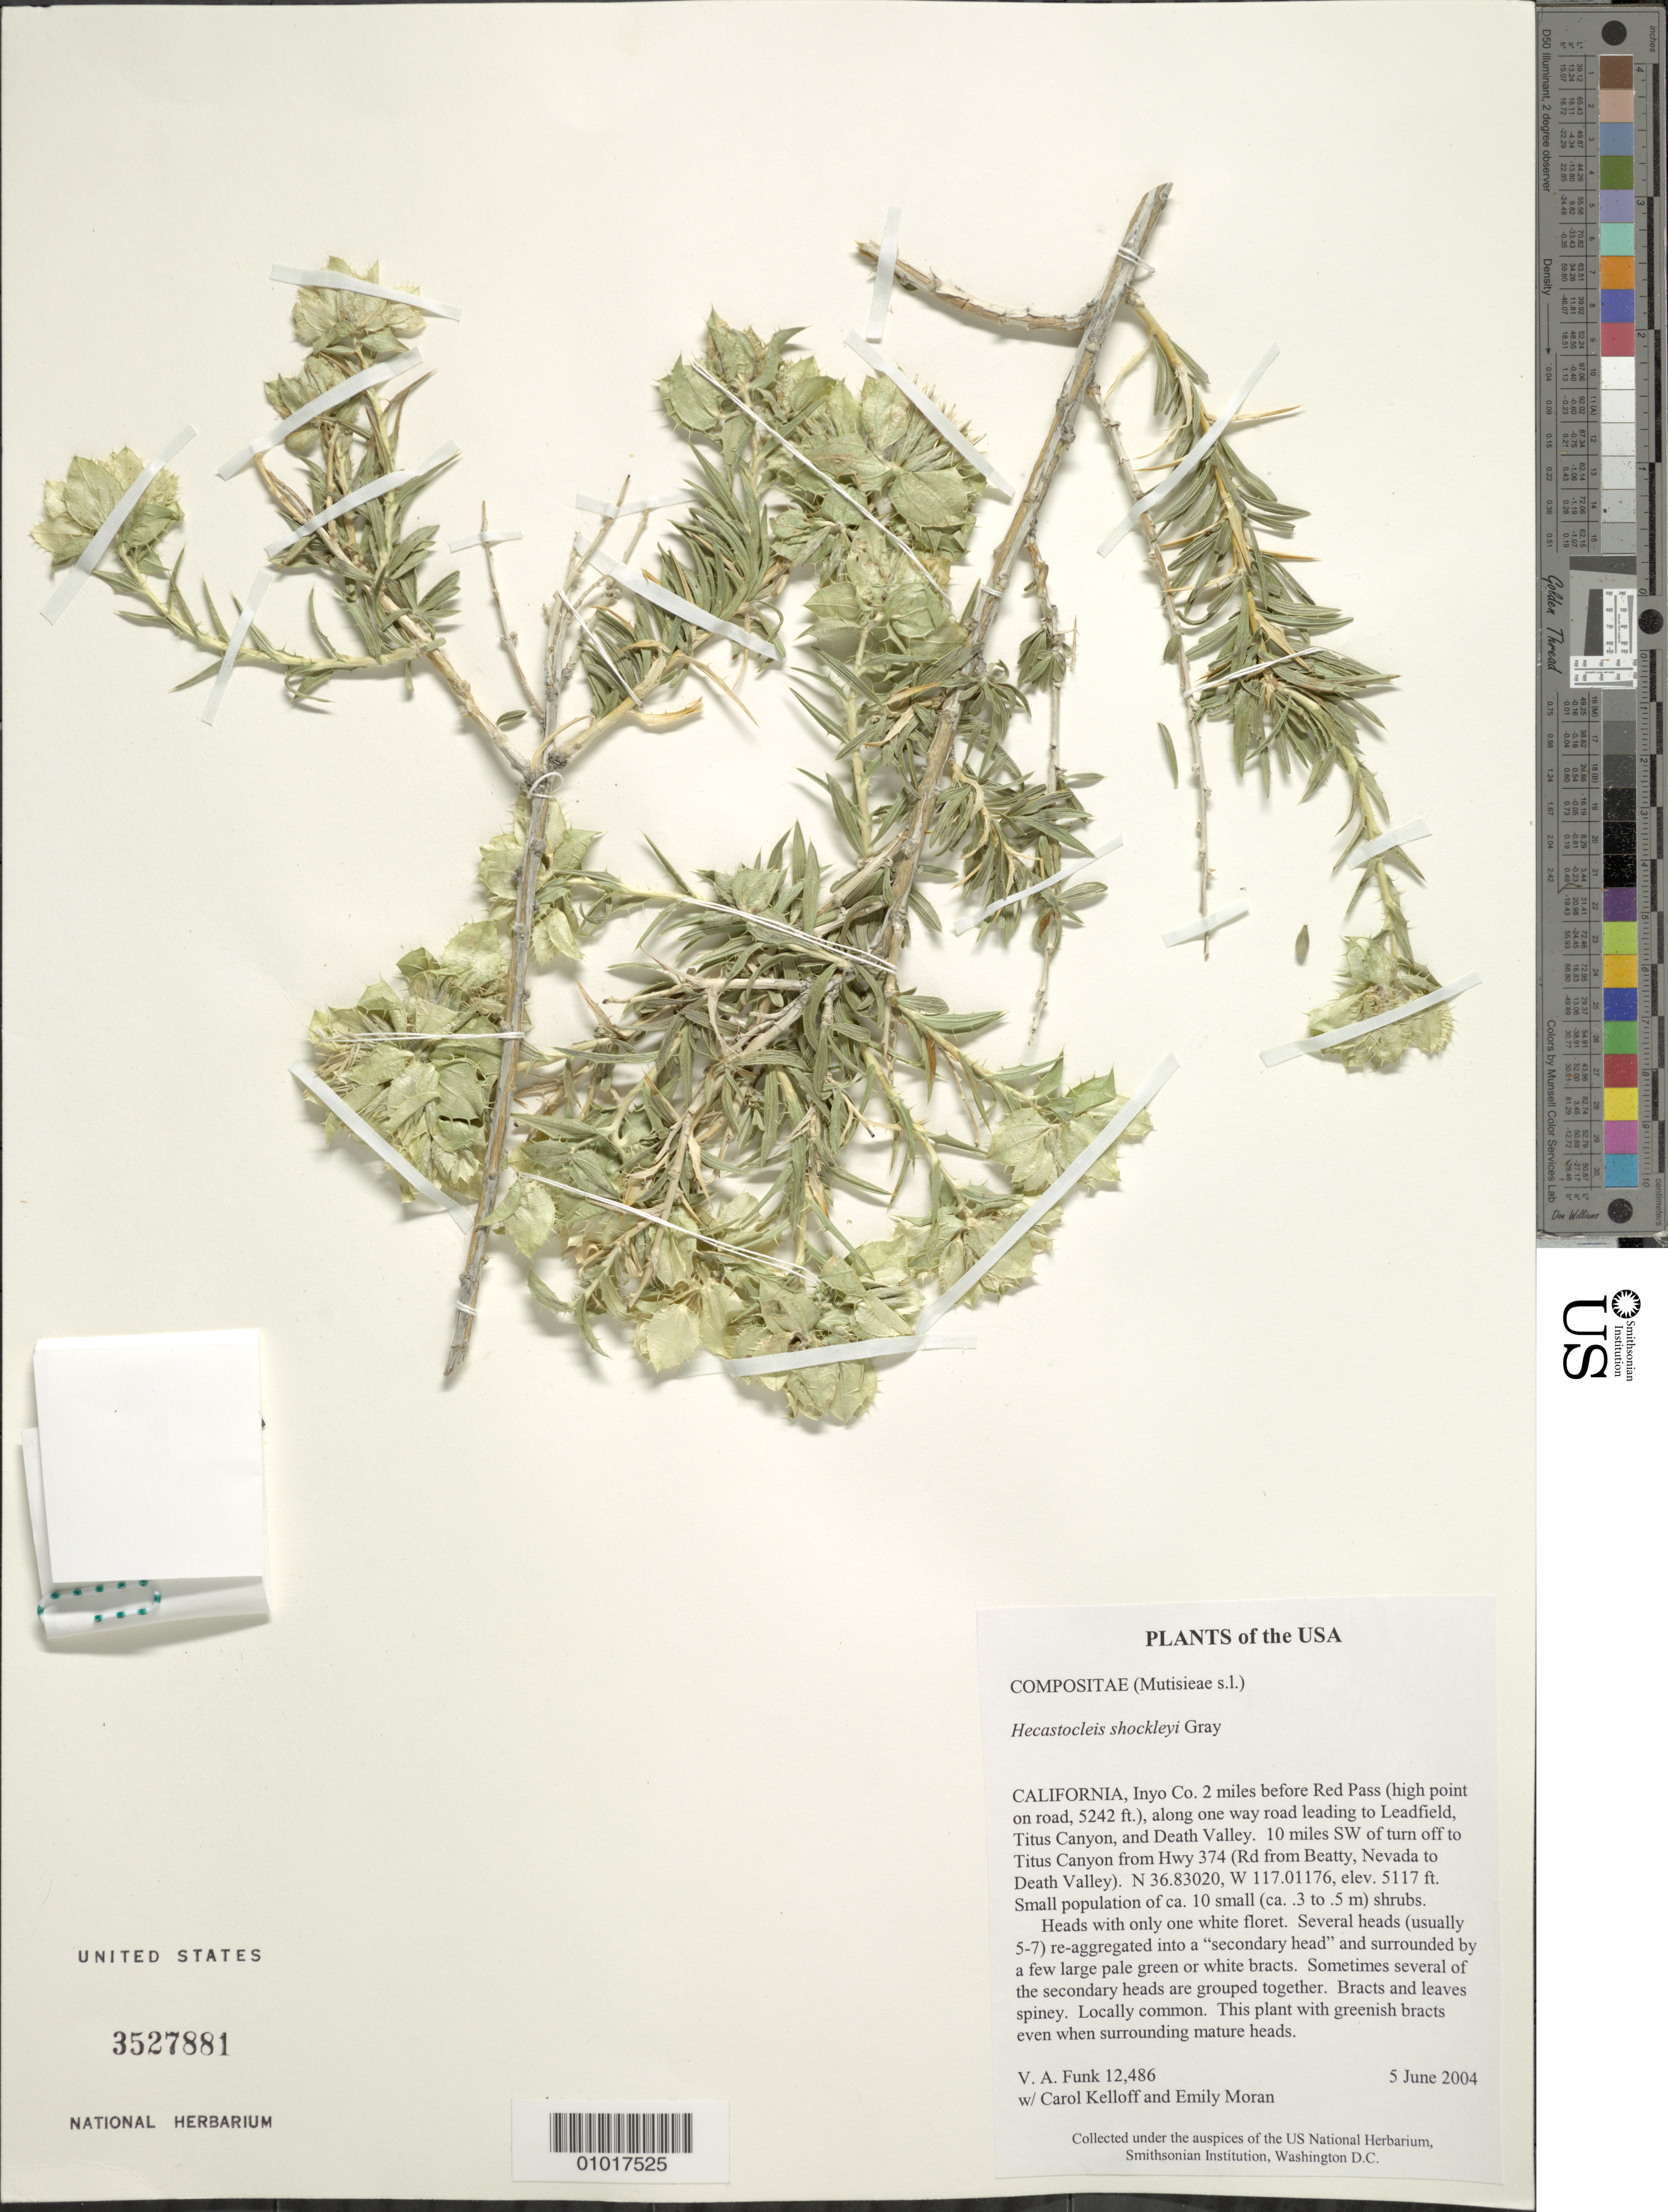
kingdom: Plantae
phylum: Tracheophyta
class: Magnoliopsida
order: Asterales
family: Asteraceae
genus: Hecastocleis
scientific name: Hecastocleis shockleyi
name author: A. Gray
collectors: V. Funk, C. L. Kelloff & E. Moran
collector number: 12487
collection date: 2004-06-05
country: United States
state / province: California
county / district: Inyo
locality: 2 miles before Red Pass (high pt of rd), along one way road leading to Leadfield, Titus Canyon, and Death Valley. 12 mi SW of turn off to Titus Canyon from Hwy 374.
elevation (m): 1560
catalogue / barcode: US 3527881